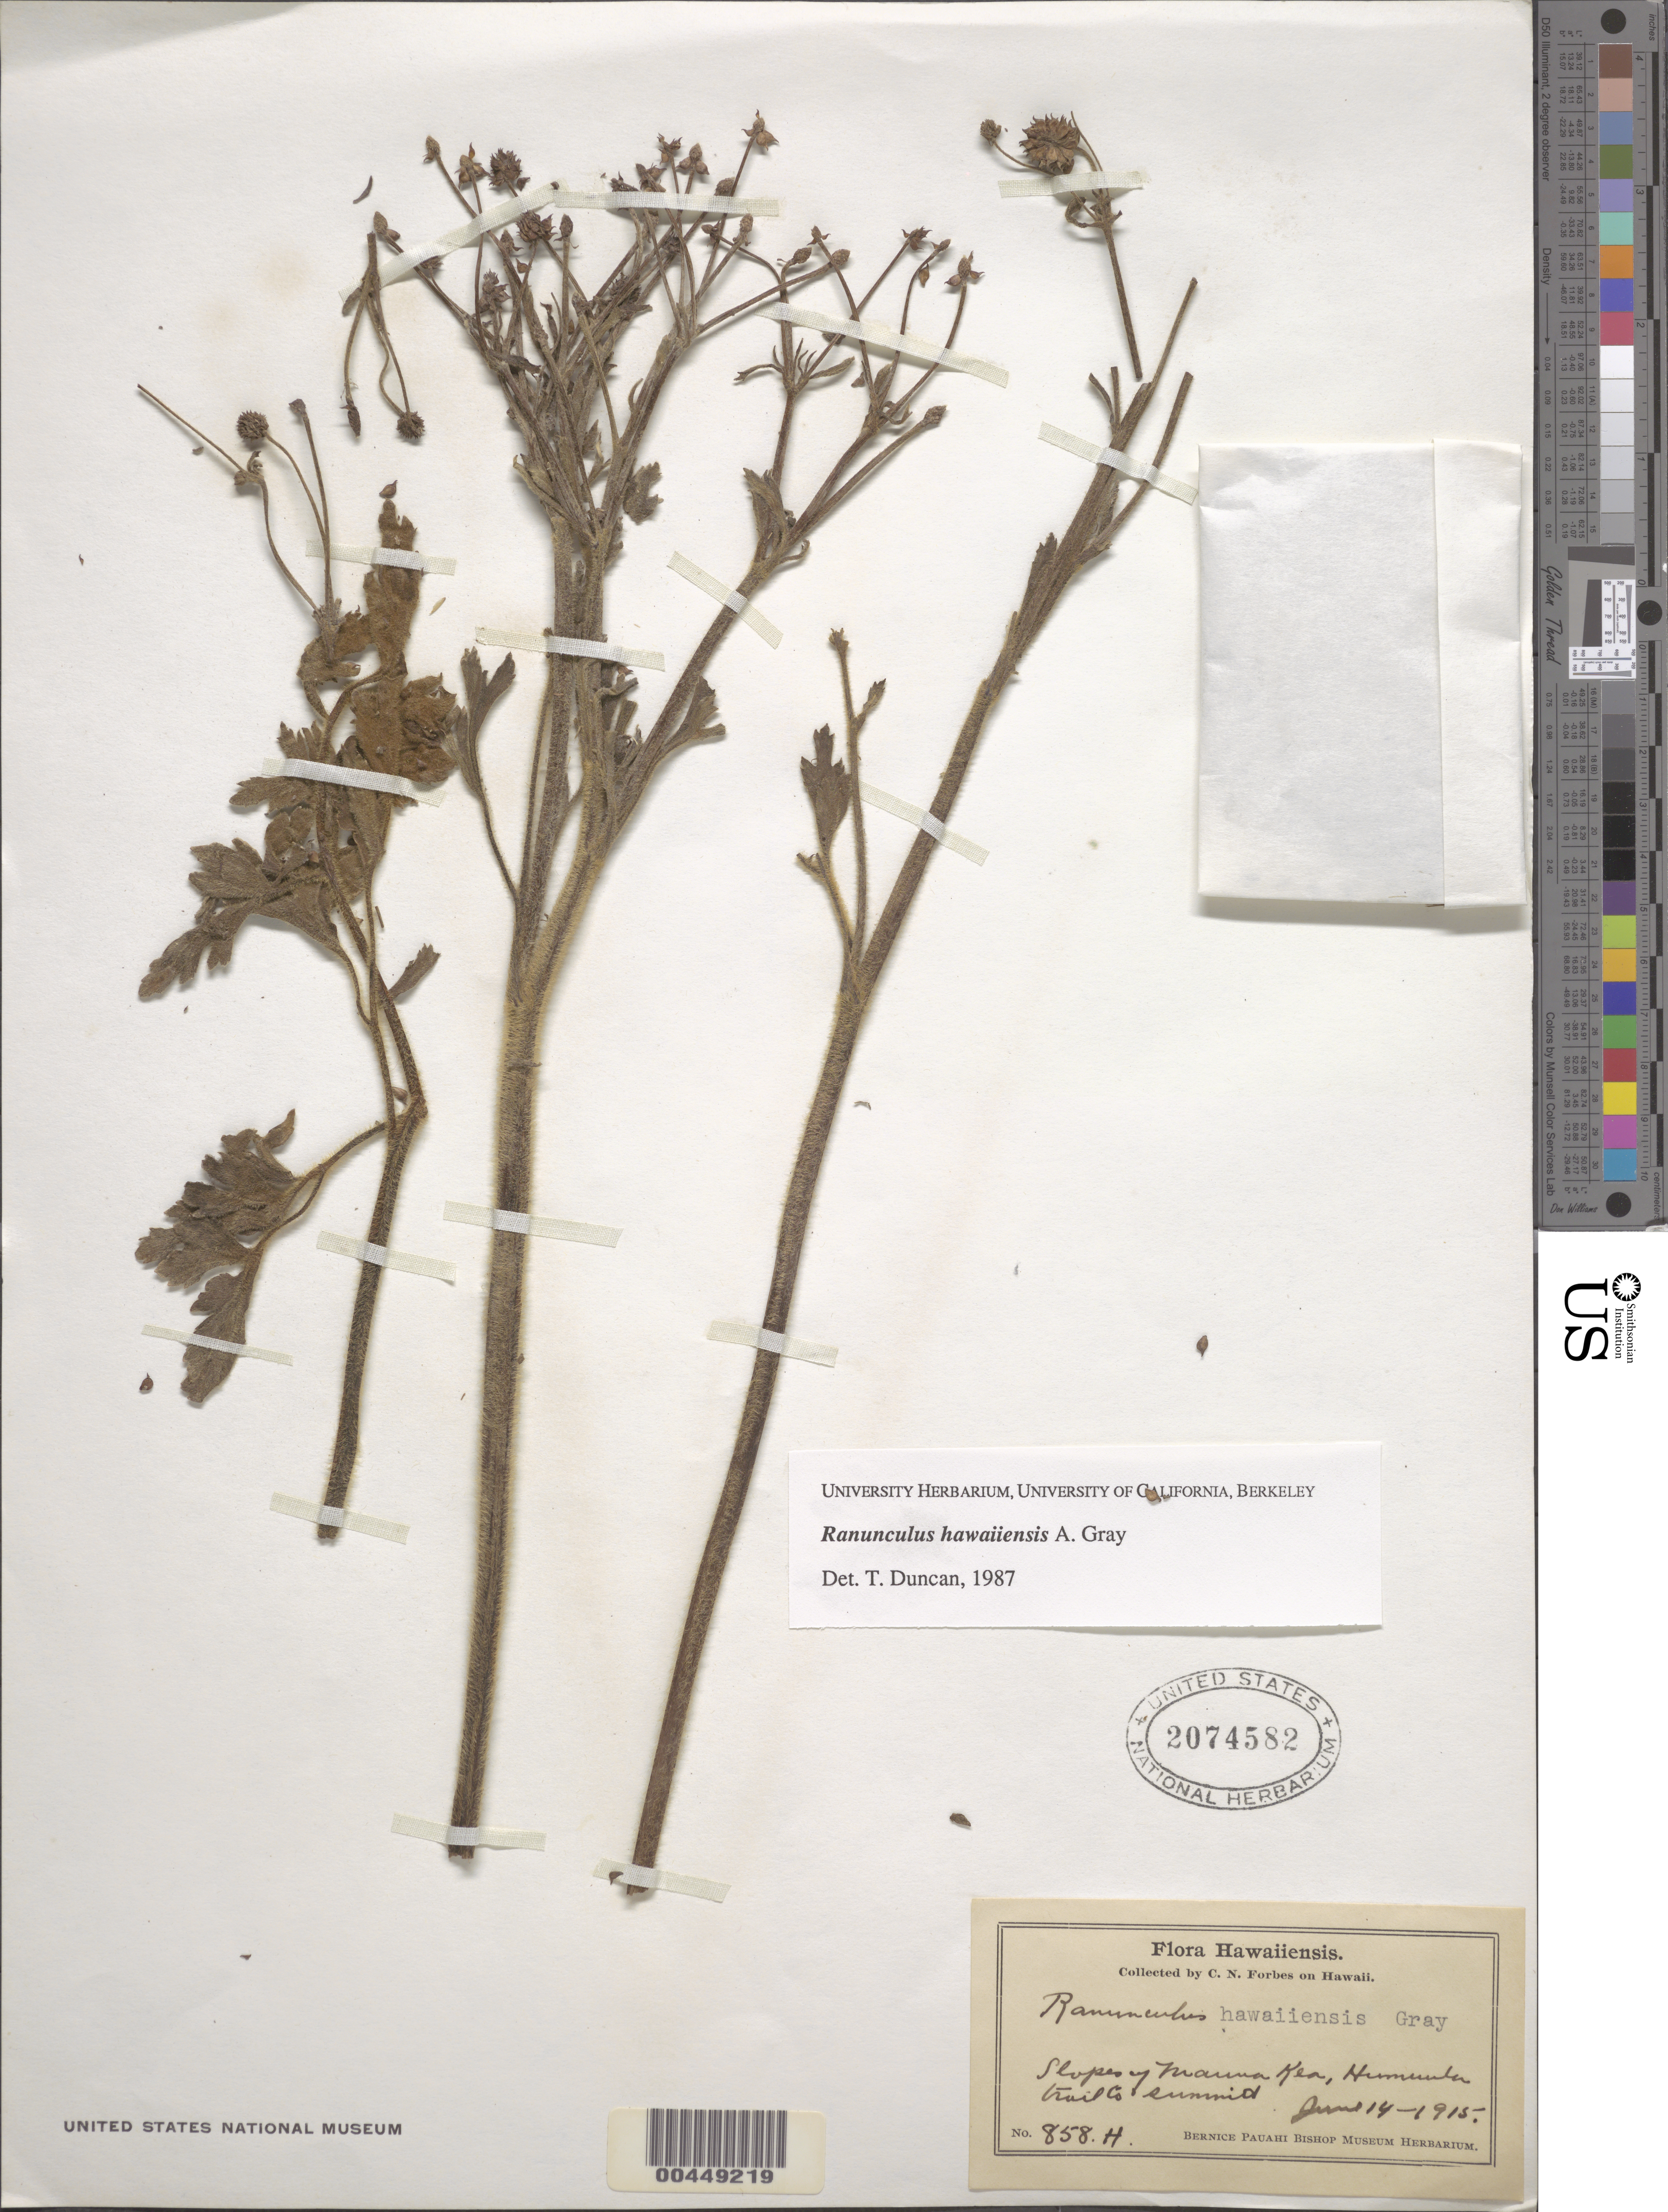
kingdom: Plantae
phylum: Tracheophyta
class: Magnoliopsida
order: Ranunculales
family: Ranunculaceae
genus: Ranunculus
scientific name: Ranunculus hawaiensis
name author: A. Gray in Wilkes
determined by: Duncan, T.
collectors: C. N. Forbes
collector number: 858.H.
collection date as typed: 14 Jun 1915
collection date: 1915-06-14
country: United States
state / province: Hawaii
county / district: Hawaii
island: Hawaii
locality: Slopes of Mauna Kea, Humuula Trail to summit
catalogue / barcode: US 2074582